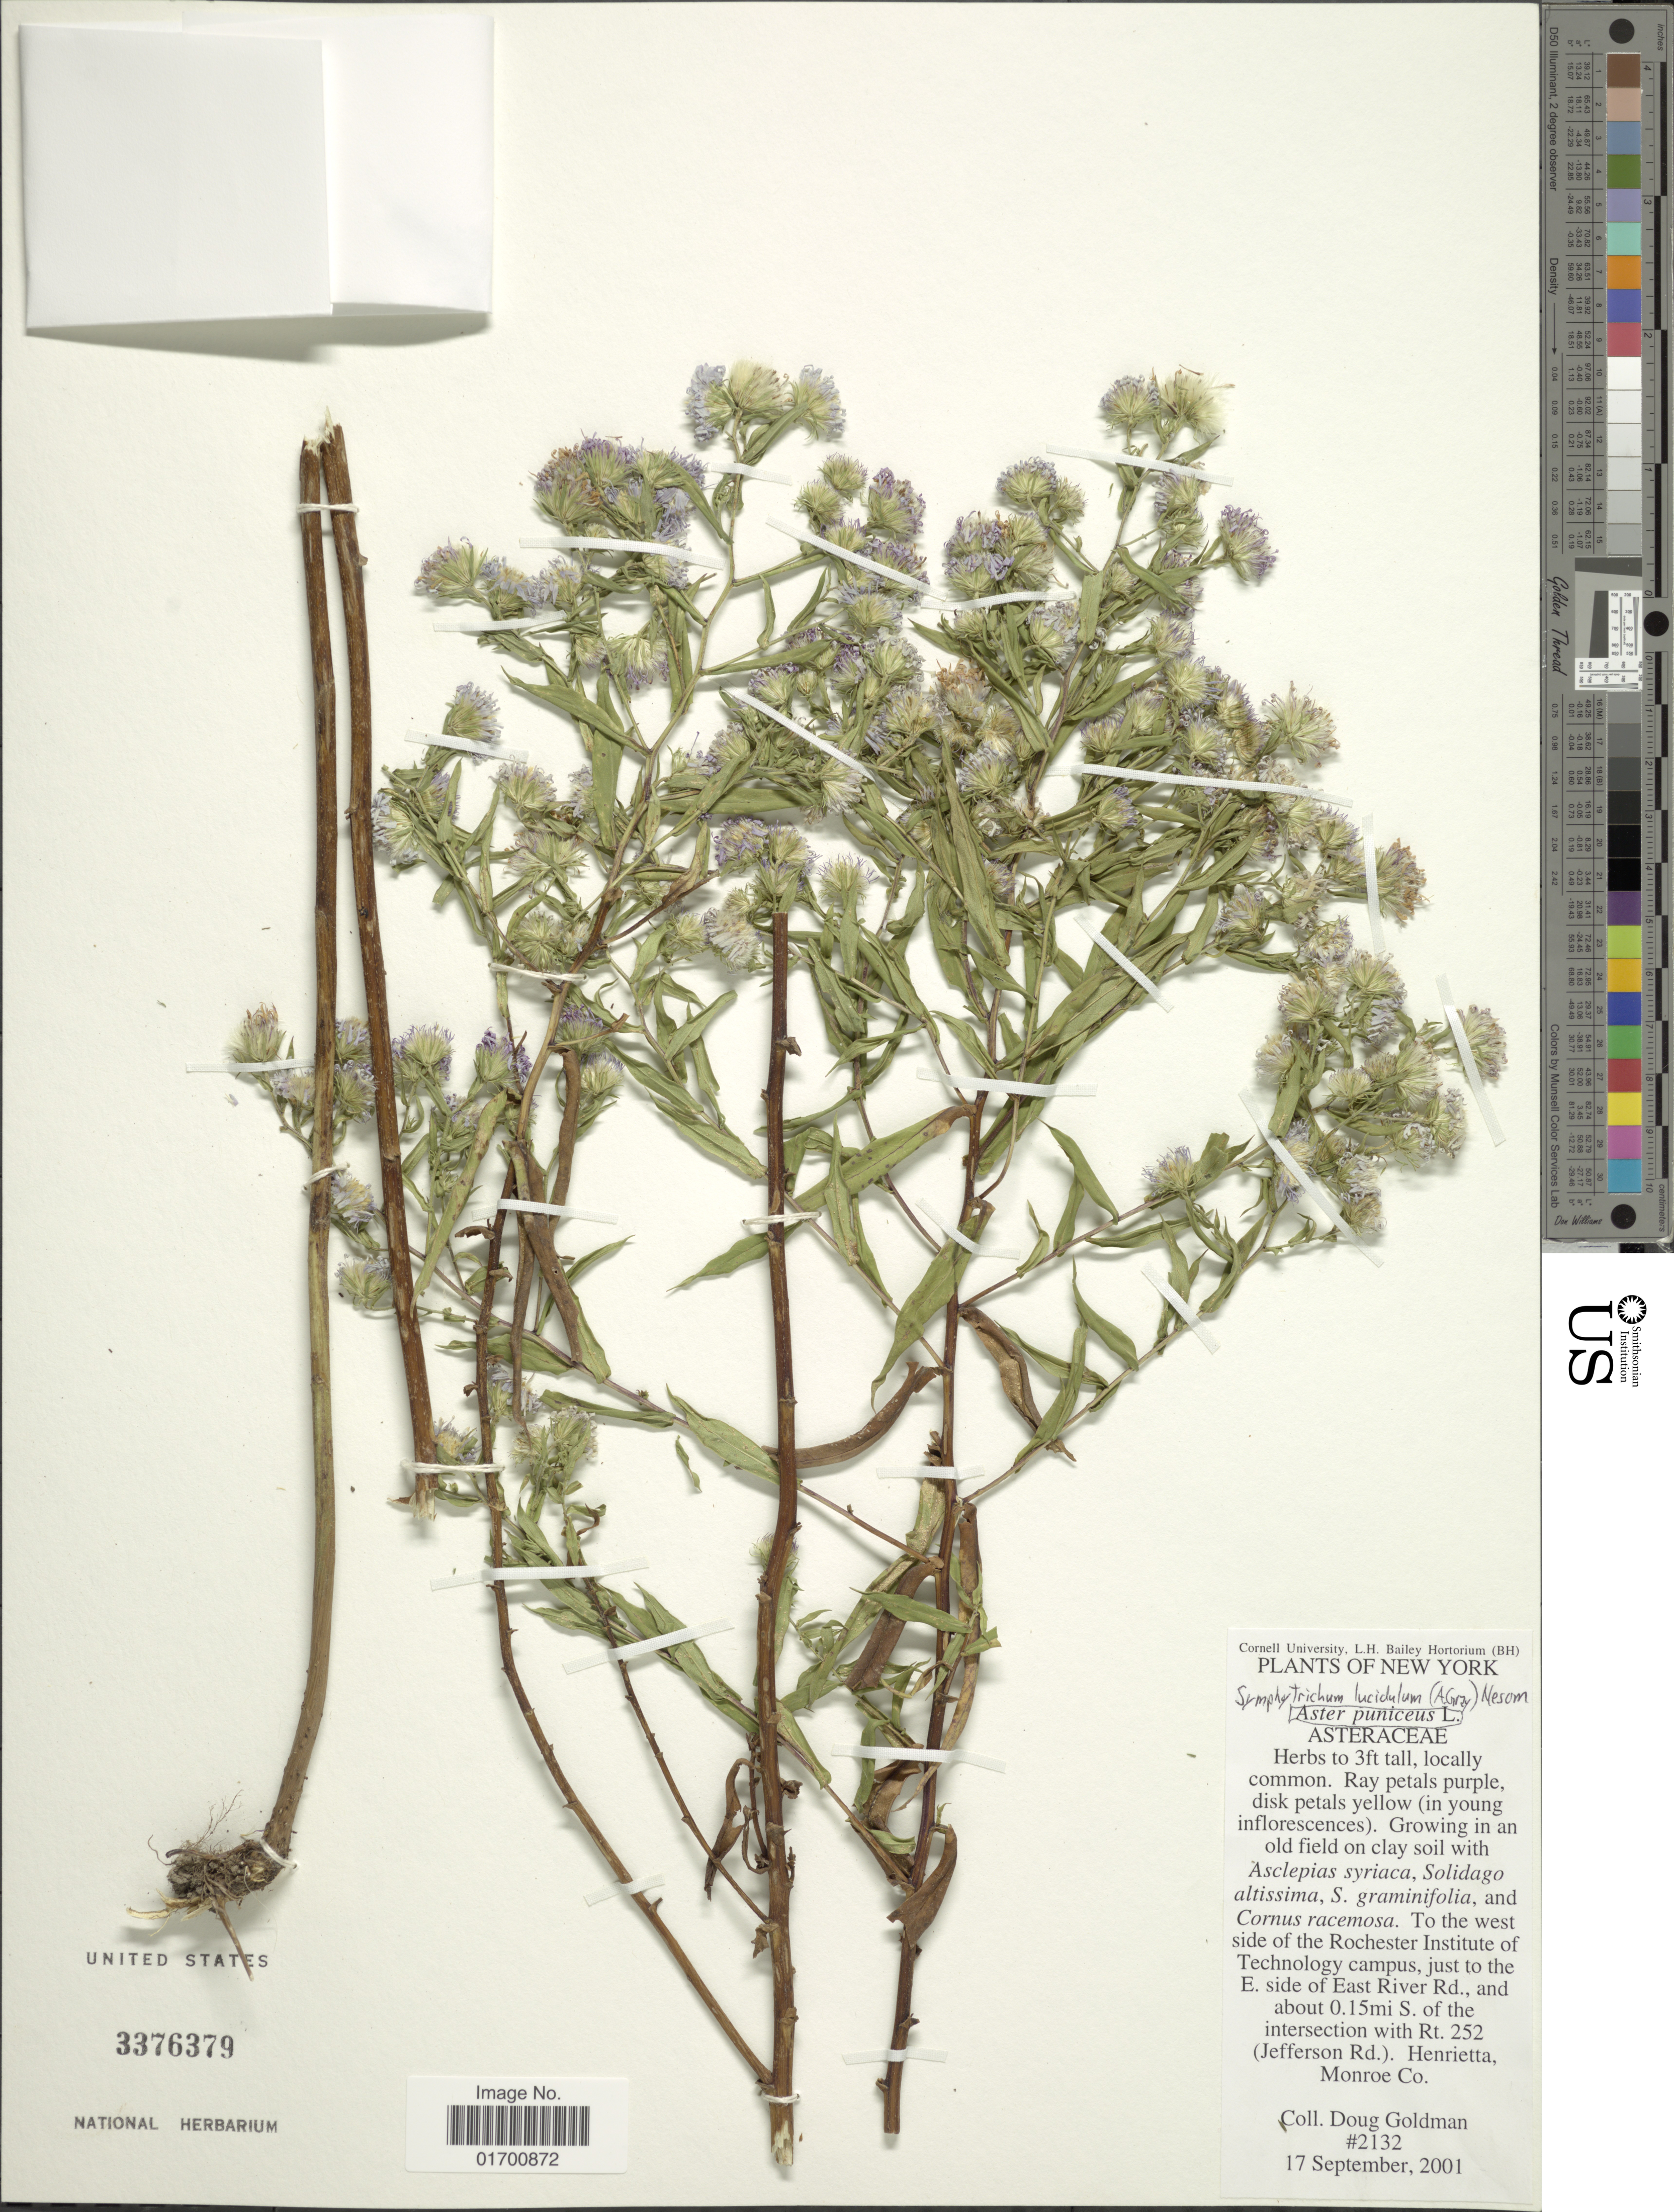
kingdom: Plantae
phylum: Tracheophyta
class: Magnoliopsida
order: Asterales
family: Asteraceae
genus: Symphyotrichum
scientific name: Symphyotrichum firmum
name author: (Nees) G.L. Nesom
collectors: D. Goldman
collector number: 2132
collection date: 2001-09-17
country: United States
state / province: New York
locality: To the west side of the Rochester Institute of Technology Campus, just to the E. side of East River Rd., and about 0.15 mi S. of the intersection with Rt. 252 (Jefferson Rd.), Henrietta, Monroe Co.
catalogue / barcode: US 3376379